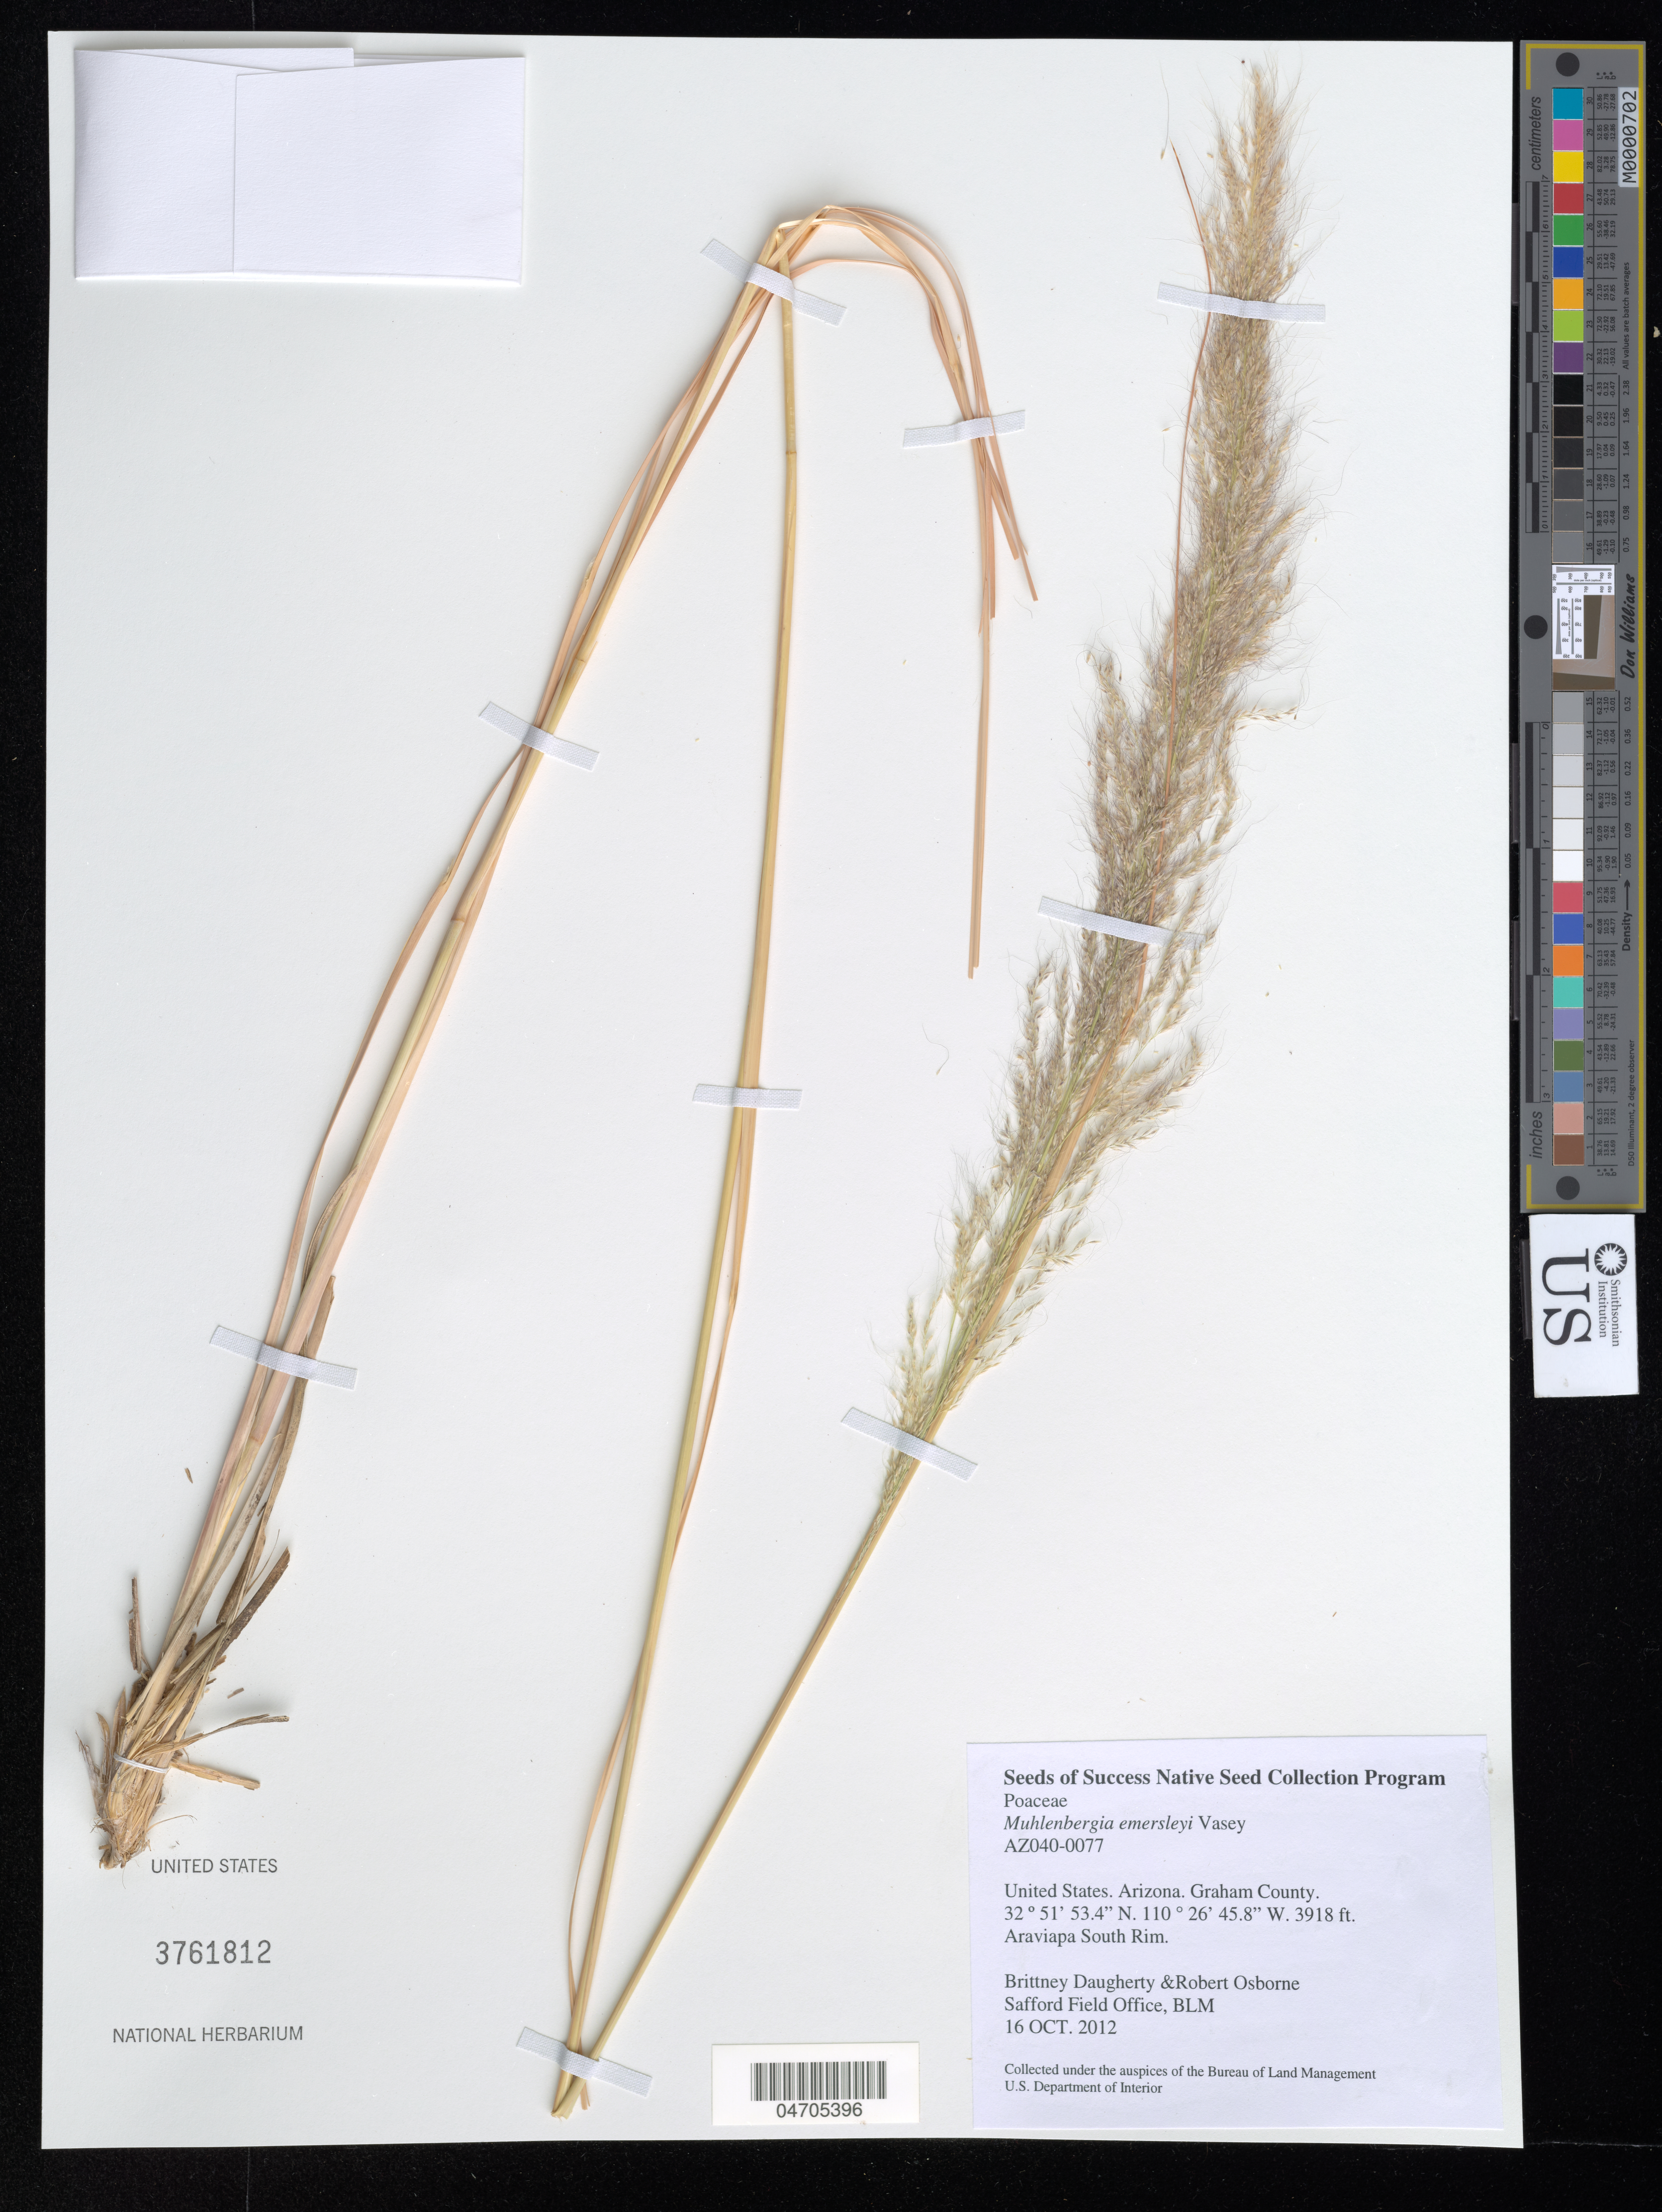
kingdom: Plantae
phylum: Tracheophyta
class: Liliopsida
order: Poales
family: Poaceae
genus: Muhlenbergia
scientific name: Muhlenbergia emersleyi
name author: Vasey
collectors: B. Daugherty & R. Osborne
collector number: AZ040-0077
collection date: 2012-10-16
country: United States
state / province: Arizona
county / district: Graham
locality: Graham County. Araviapa South Rim.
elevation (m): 1194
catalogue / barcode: US 3761812